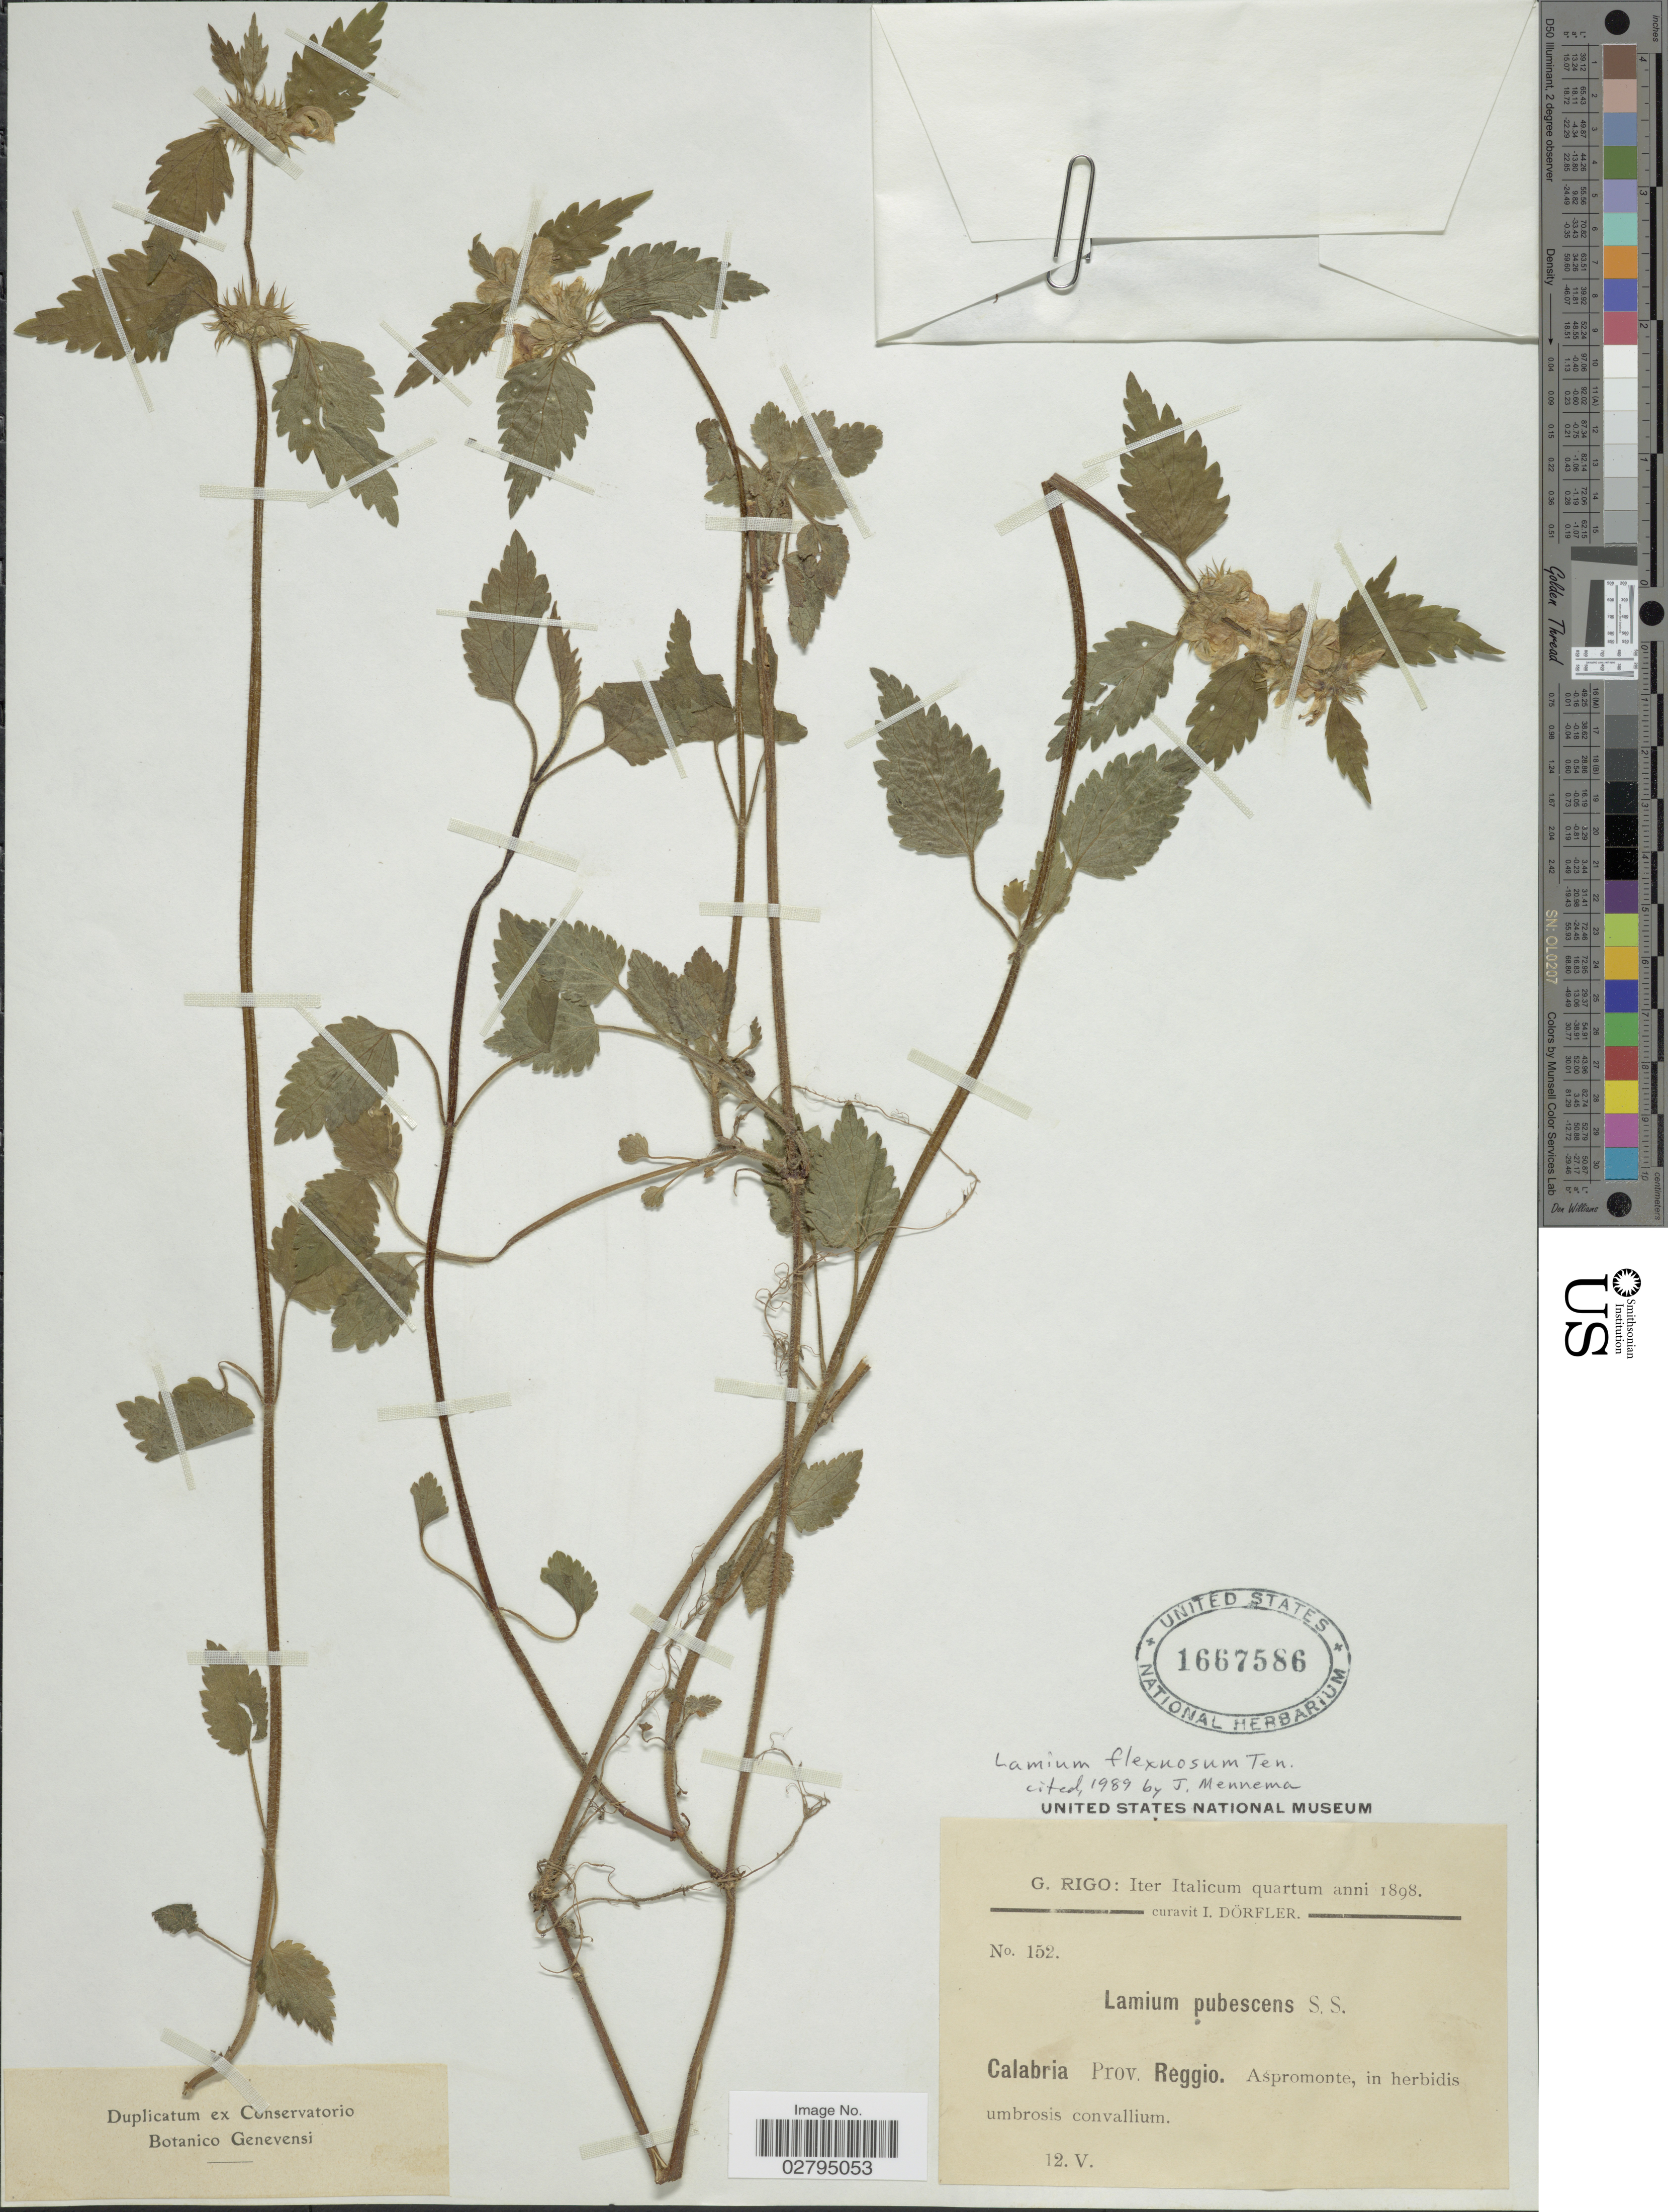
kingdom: Plantae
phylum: Tracheophyta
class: Magnoliopsida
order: Lamiales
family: Lamiaceae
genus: Lamium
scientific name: Lamium flexuosum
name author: Ten.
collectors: G. Rigo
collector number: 152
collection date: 1898-05-12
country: Italy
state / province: Calabria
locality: Prov. Reggio. Aspromonte, in herbidis umbrosis convallium.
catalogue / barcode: US 1667586